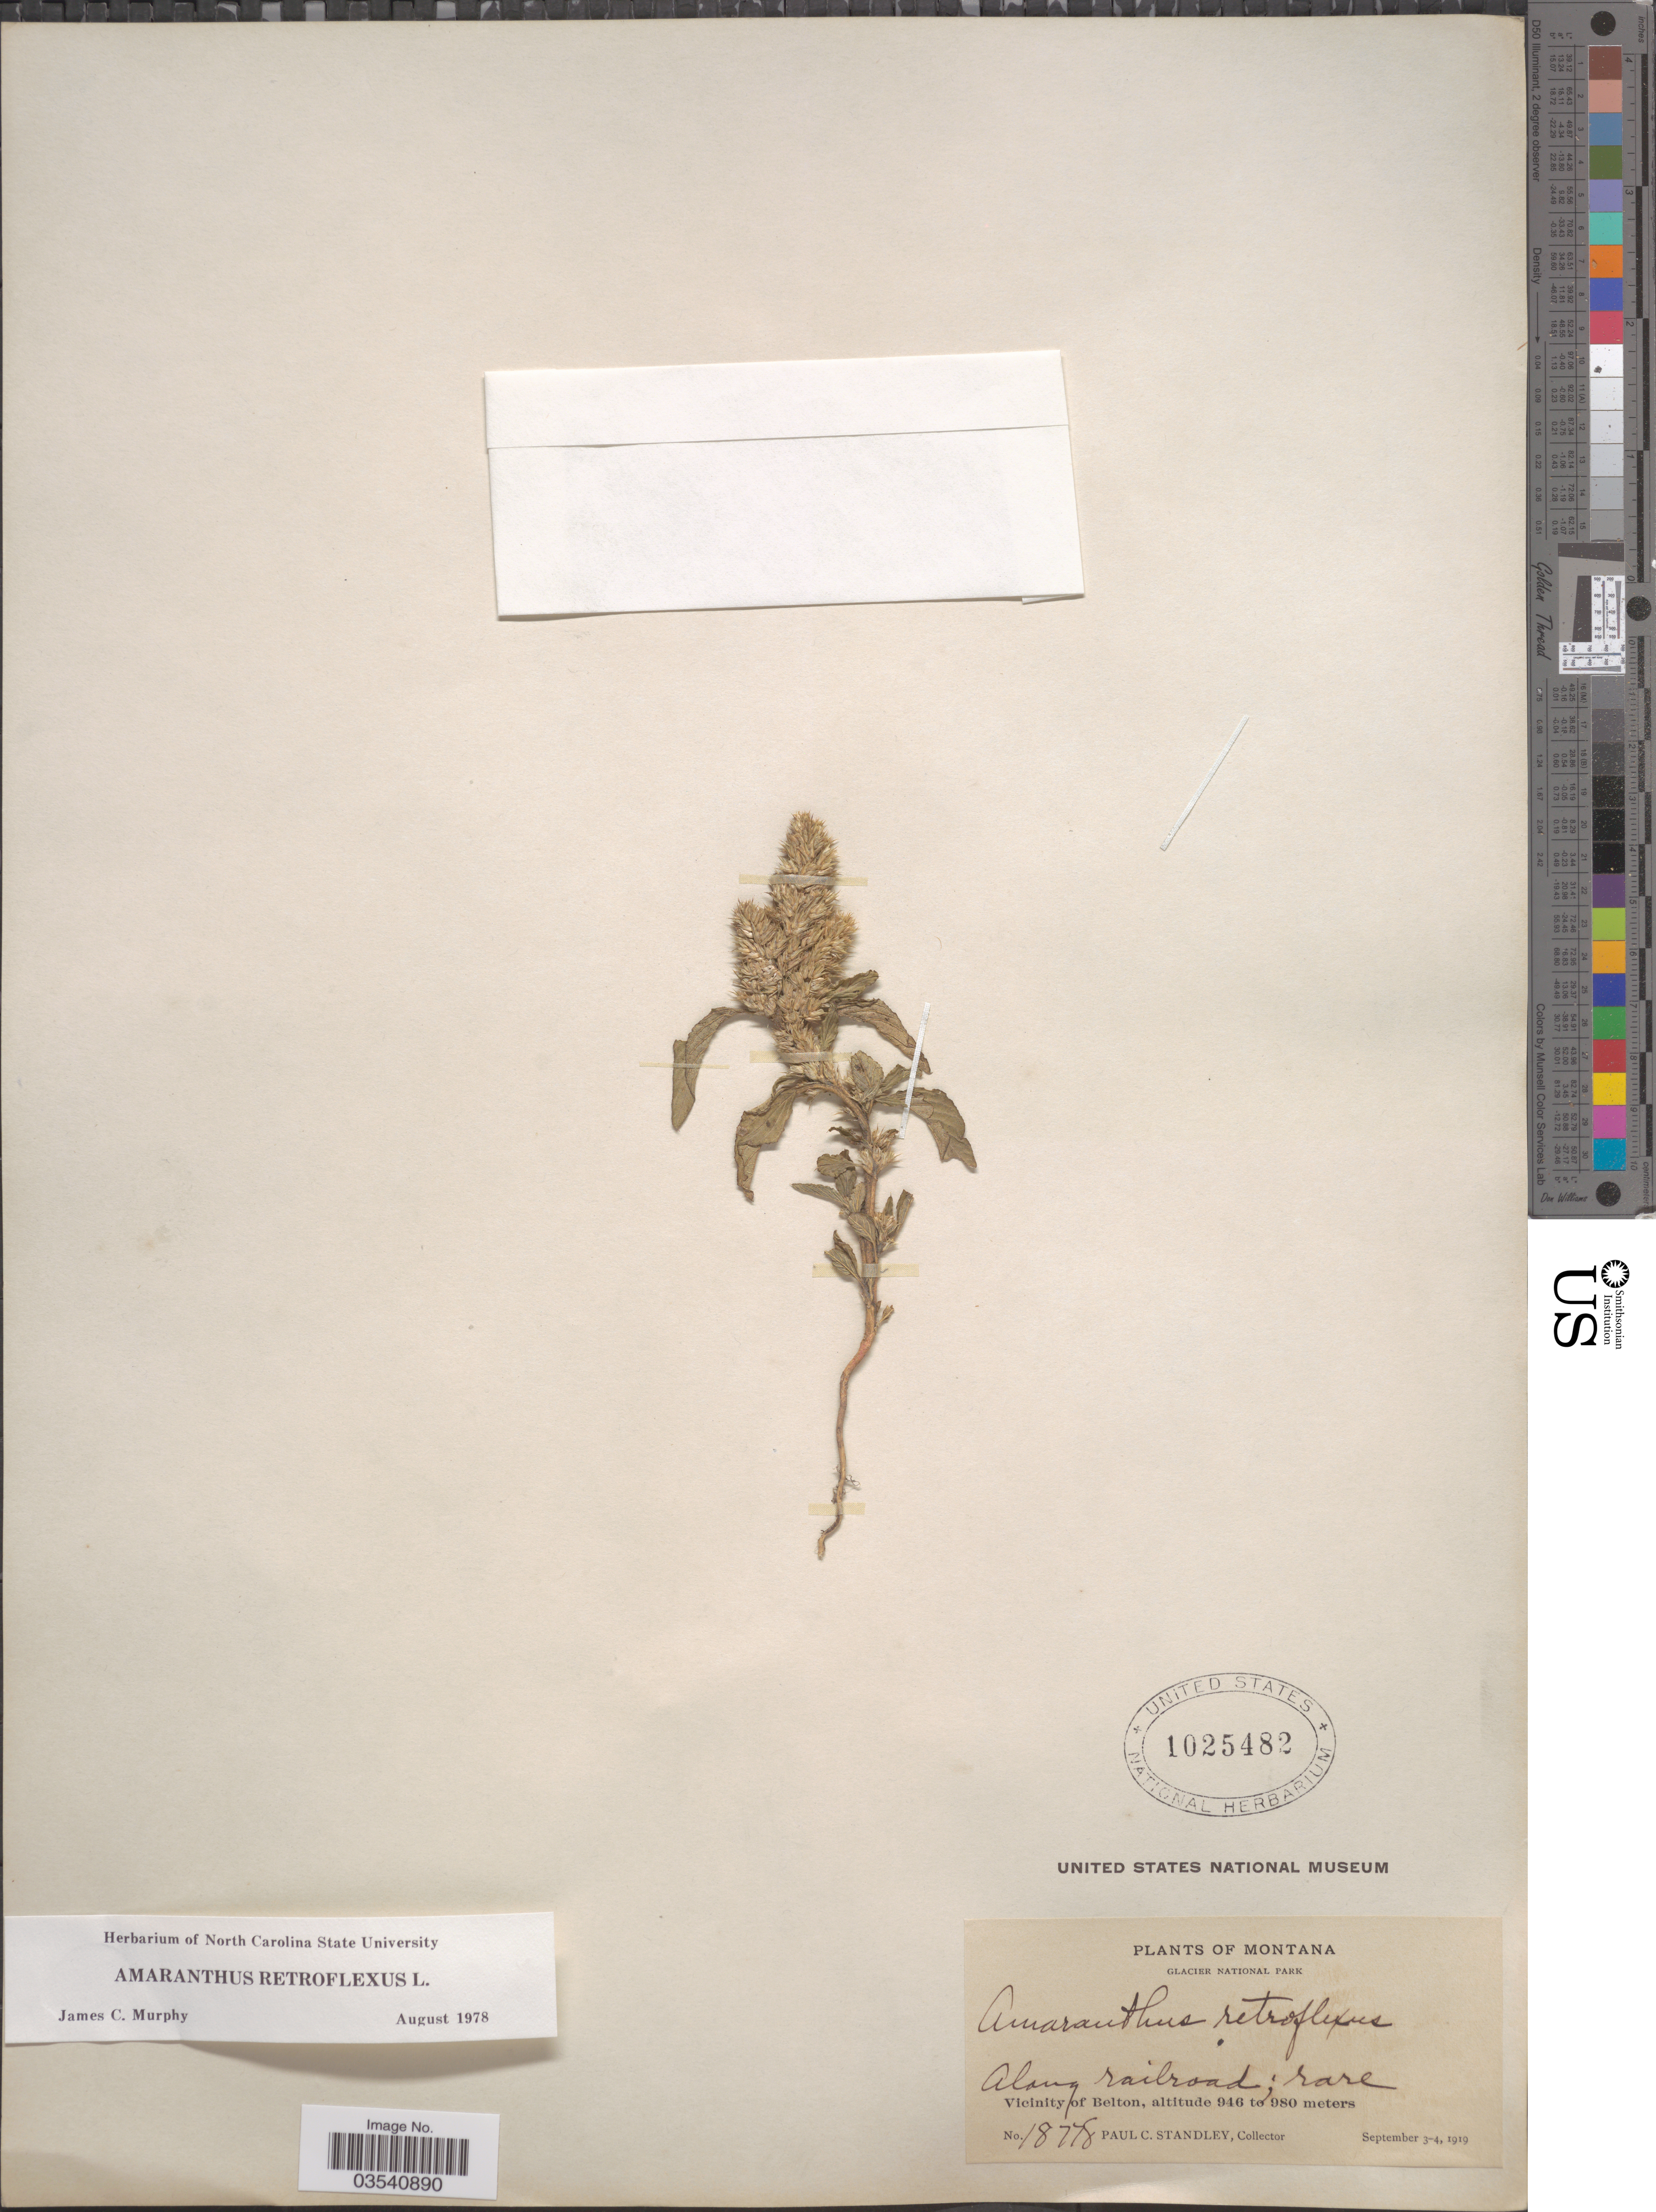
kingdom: Plantae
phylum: Tracheophyta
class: Magnoliopsida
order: Caryophyllales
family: Amaranthaceae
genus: Amaranthus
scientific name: Amaranthus retroflexus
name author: L.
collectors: P. C. Standley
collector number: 18778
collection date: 1919-09-03/1919-09-04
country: United States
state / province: Montana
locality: Glacier National Park. Along railroad. Vicinity of Belton.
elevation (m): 946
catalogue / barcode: US 1025482